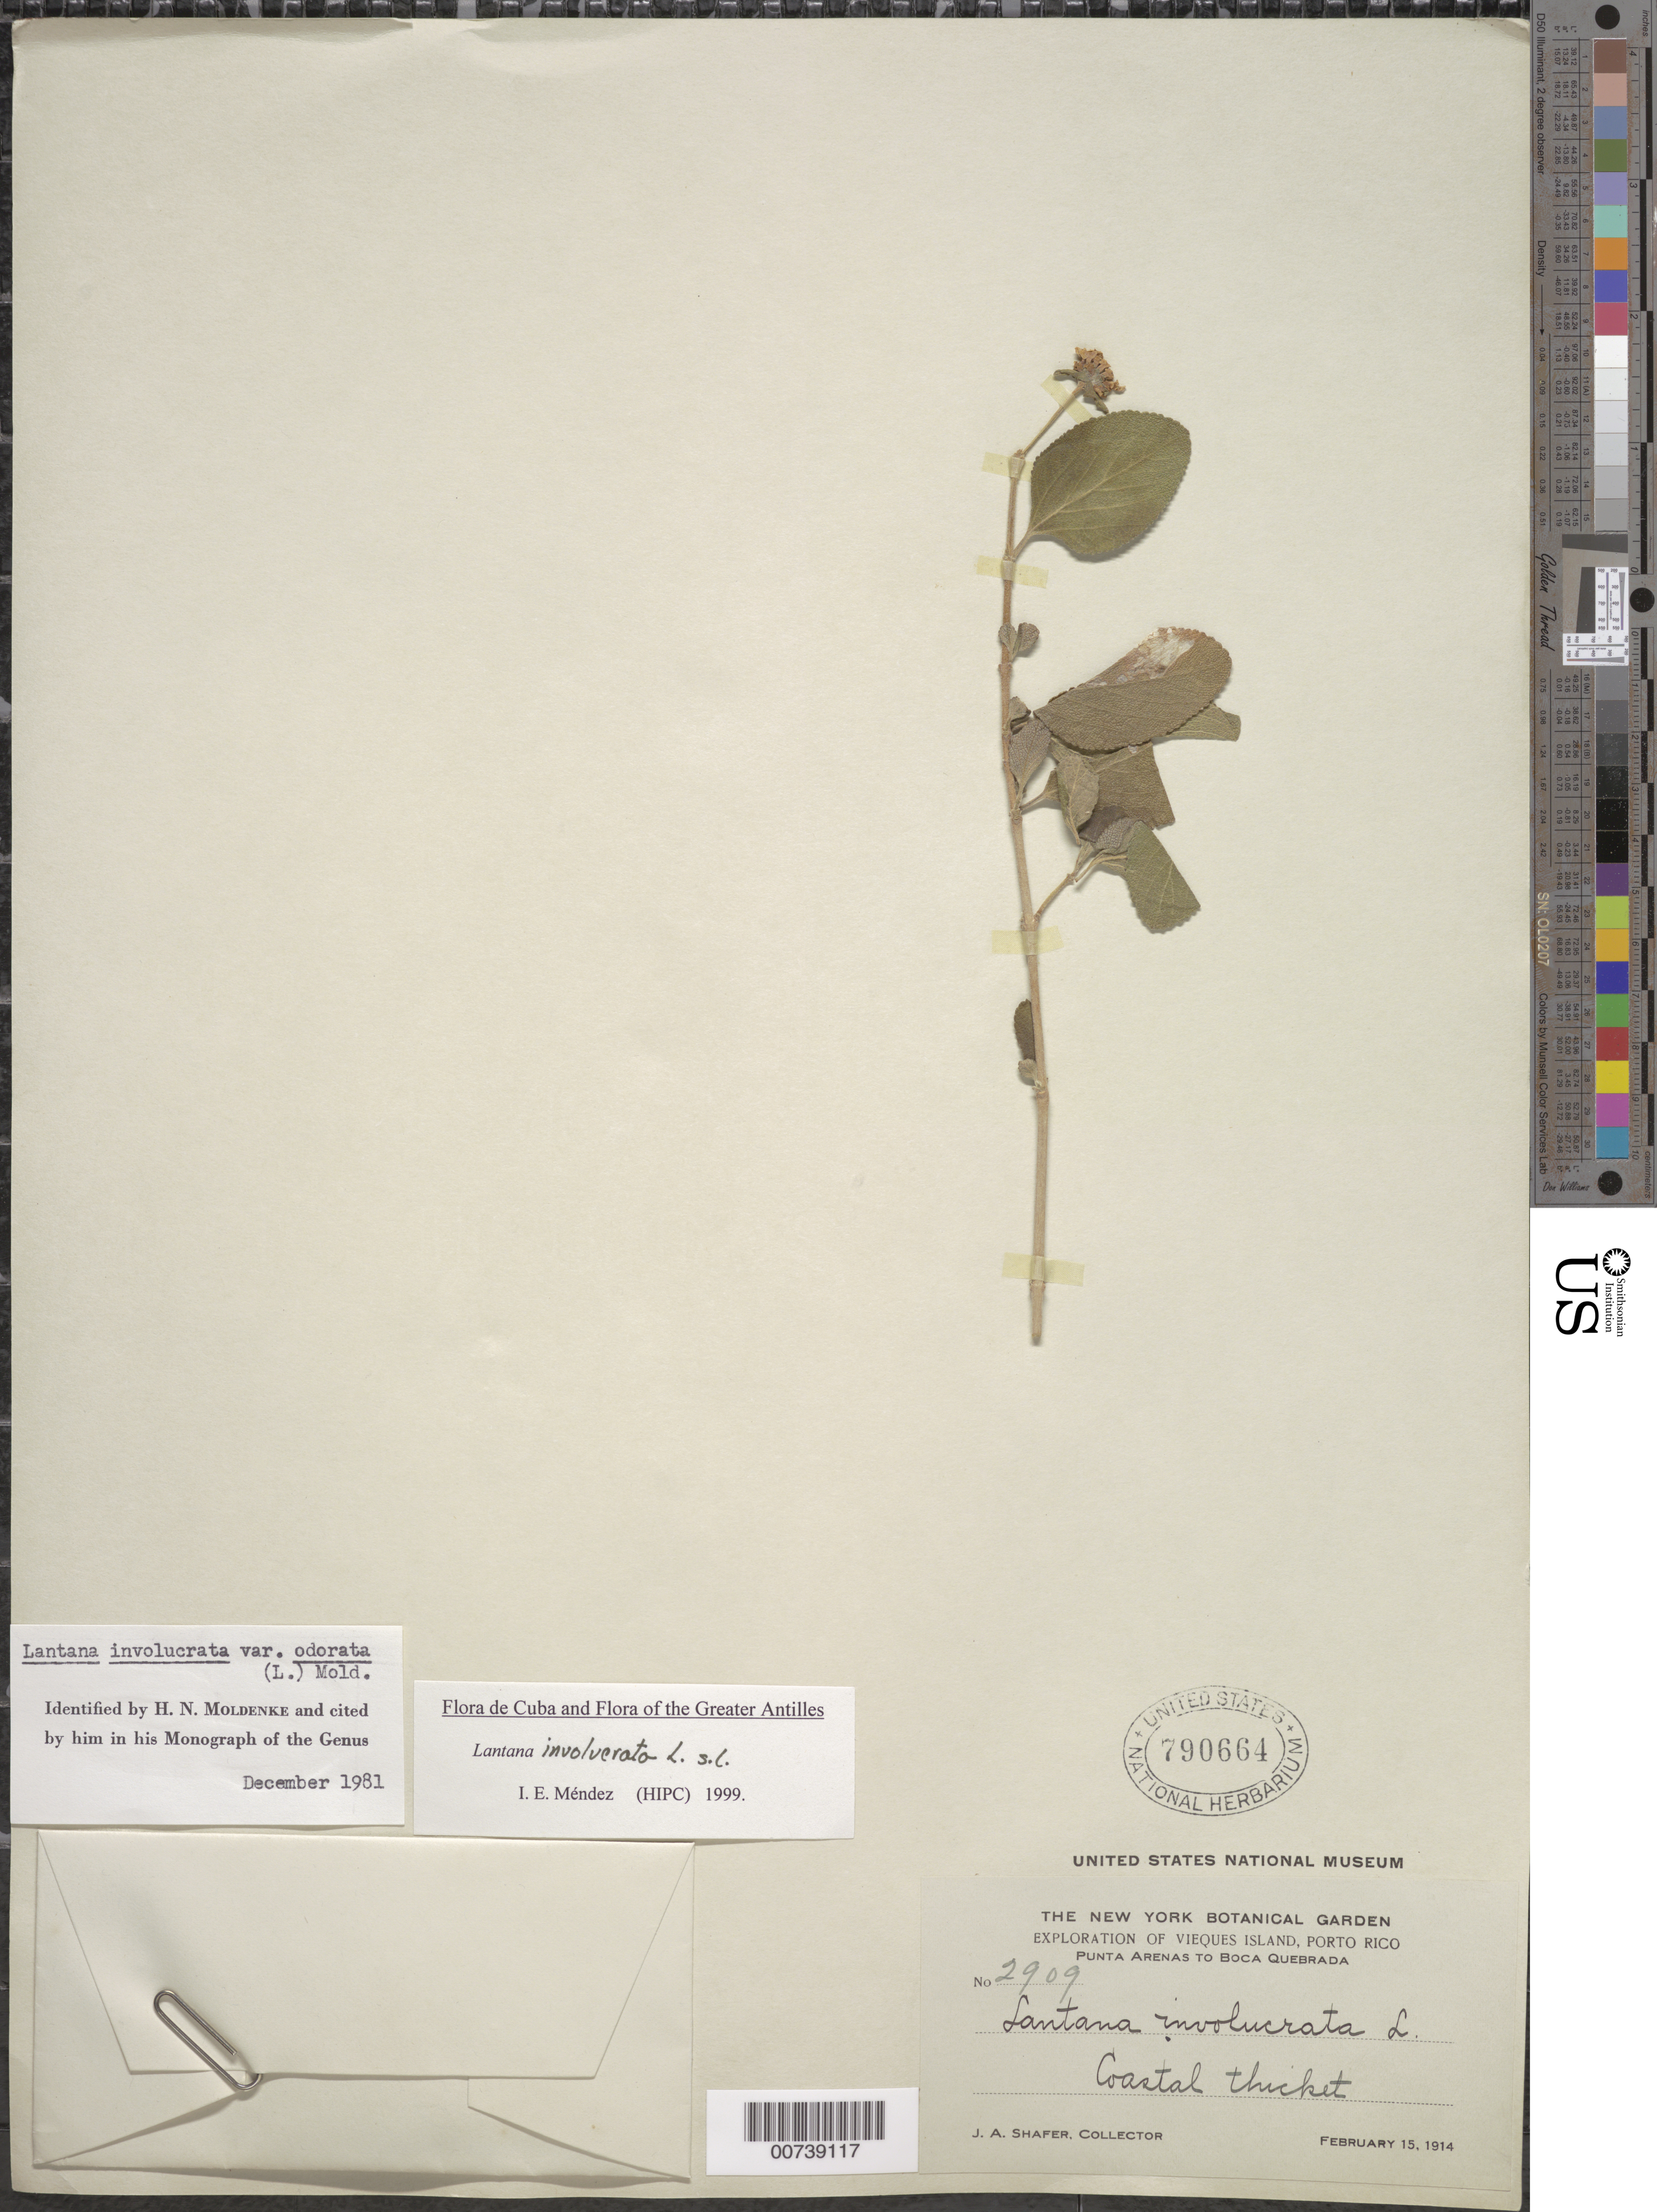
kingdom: Plantae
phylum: Tracheophyta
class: Magnoliopsida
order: Lamiales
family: Verbenaceae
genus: Lantana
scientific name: Lantana involucrata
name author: L.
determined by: Méndez, Isidro E., (HIPC)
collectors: J. A. Shafer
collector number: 2909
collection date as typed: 15 Feb 1914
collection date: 1914-02-15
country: Puerto Rico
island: Vieques I.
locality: Punta Arenas to Boca Quebrada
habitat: Coastal thicket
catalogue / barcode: US 790664